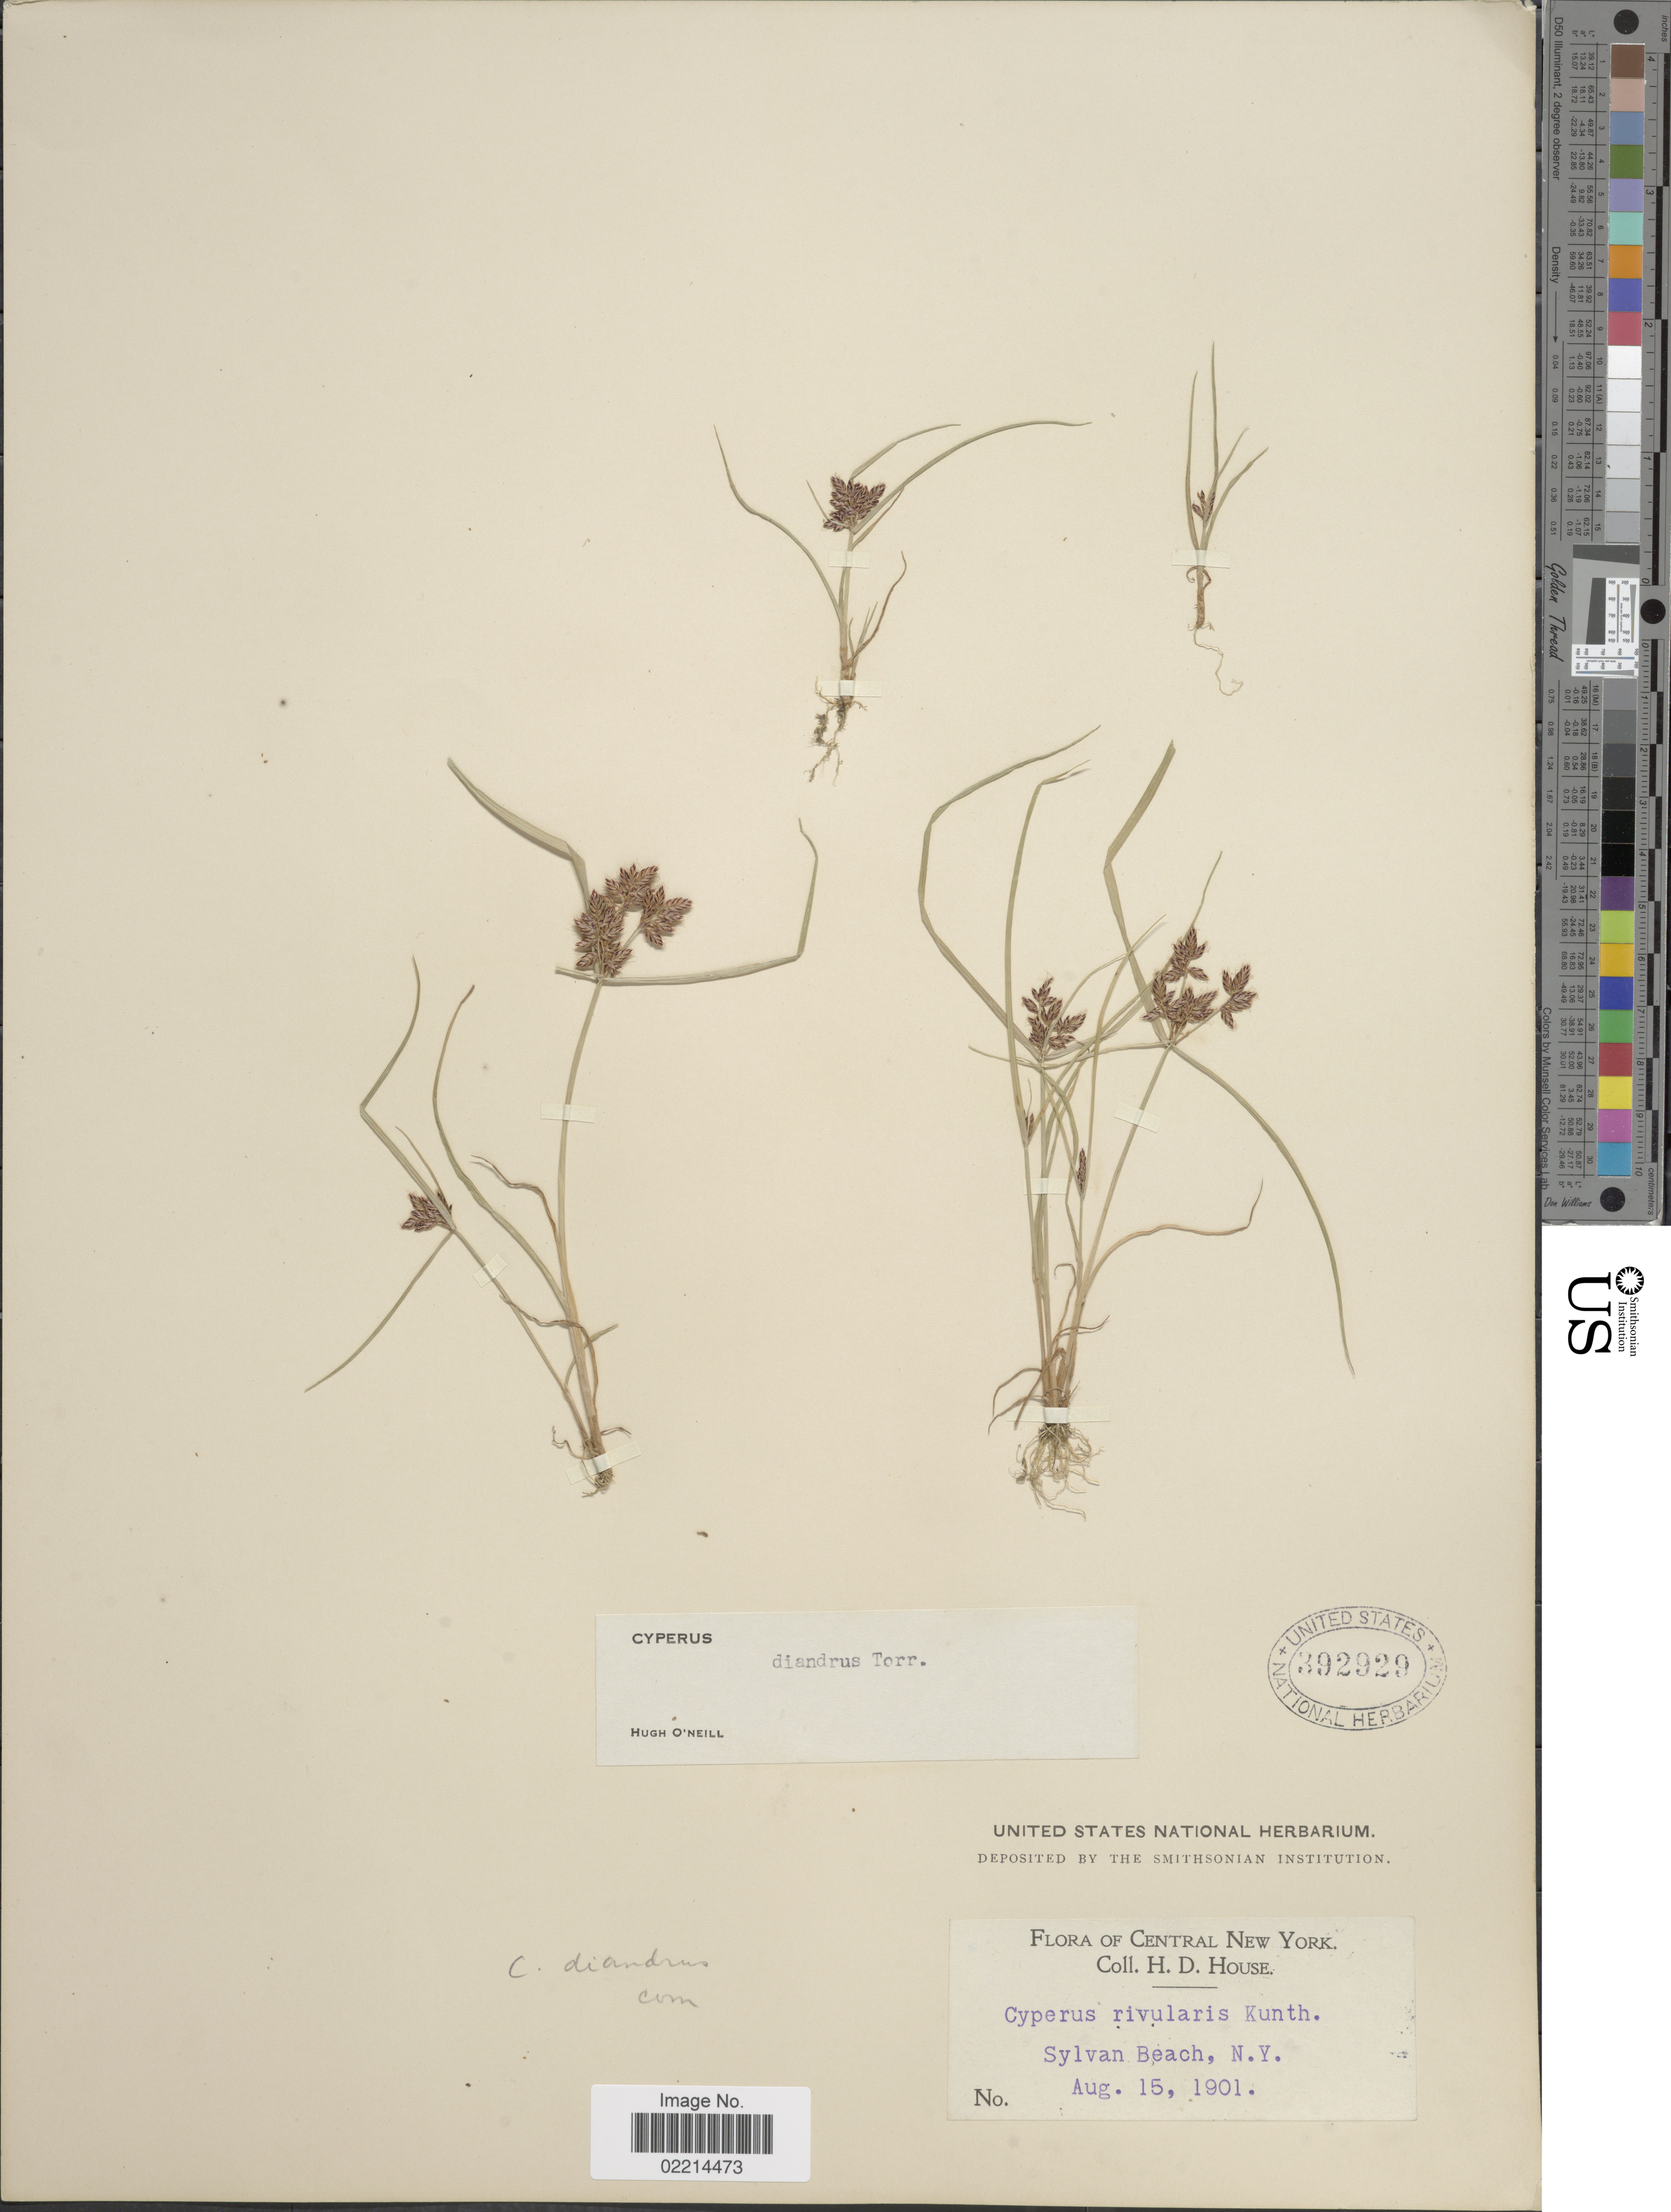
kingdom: Plantae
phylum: Tracheophyta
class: Liliopsida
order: Poales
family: Cyperaceae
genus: Cyperus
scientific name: Cyperus diandrus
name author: Torr.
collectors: H. D. House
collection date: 1901-08-15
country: United States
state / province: New York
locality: Central New York, Sylvan Beach.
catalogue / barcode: US 392929